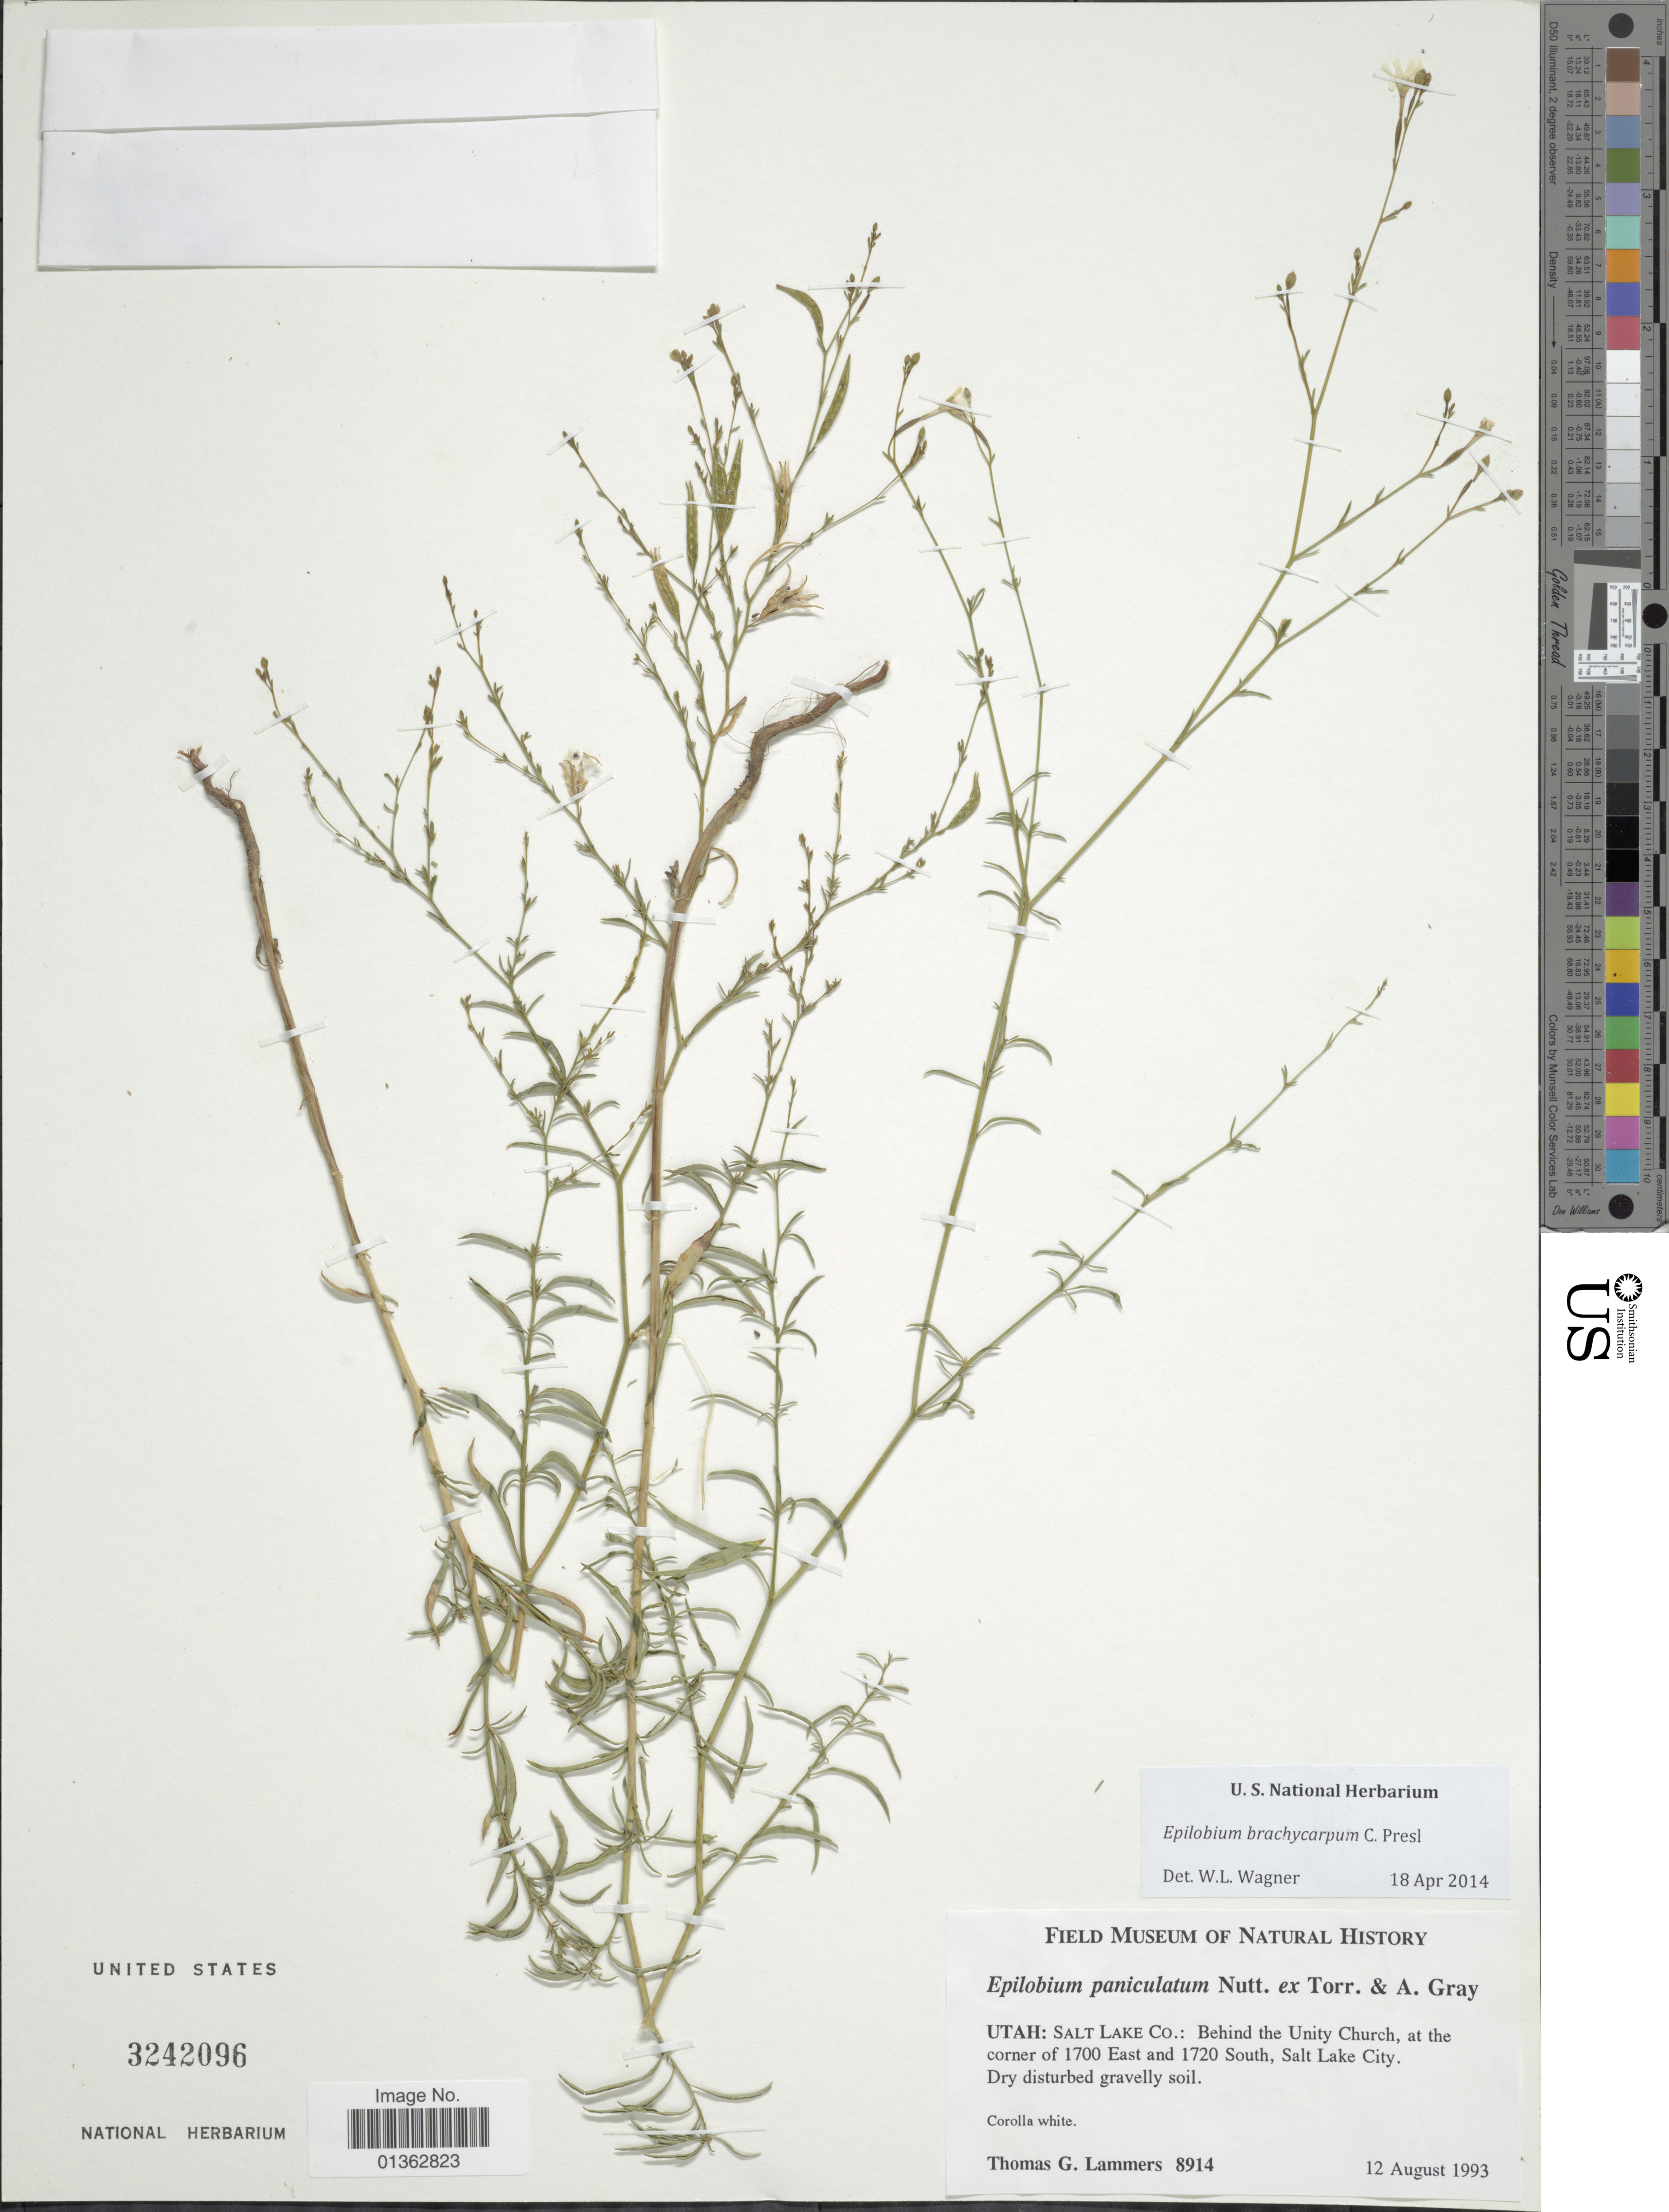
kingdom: Plantae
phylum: Tracheophyta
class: Magnoliopsida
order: Myrtales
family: Onagraceae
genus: Epilobium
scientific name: Epilobium brachycarpum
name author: C. Presl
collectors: T. G. Lammers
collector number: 8914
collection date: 1993-08-12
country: United States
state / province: Utah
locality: Salt Lake Co.: Behind the Unity Church, at the corner of 1700 East and 1720 South, Salt Lake City.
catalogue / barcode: US 3242096